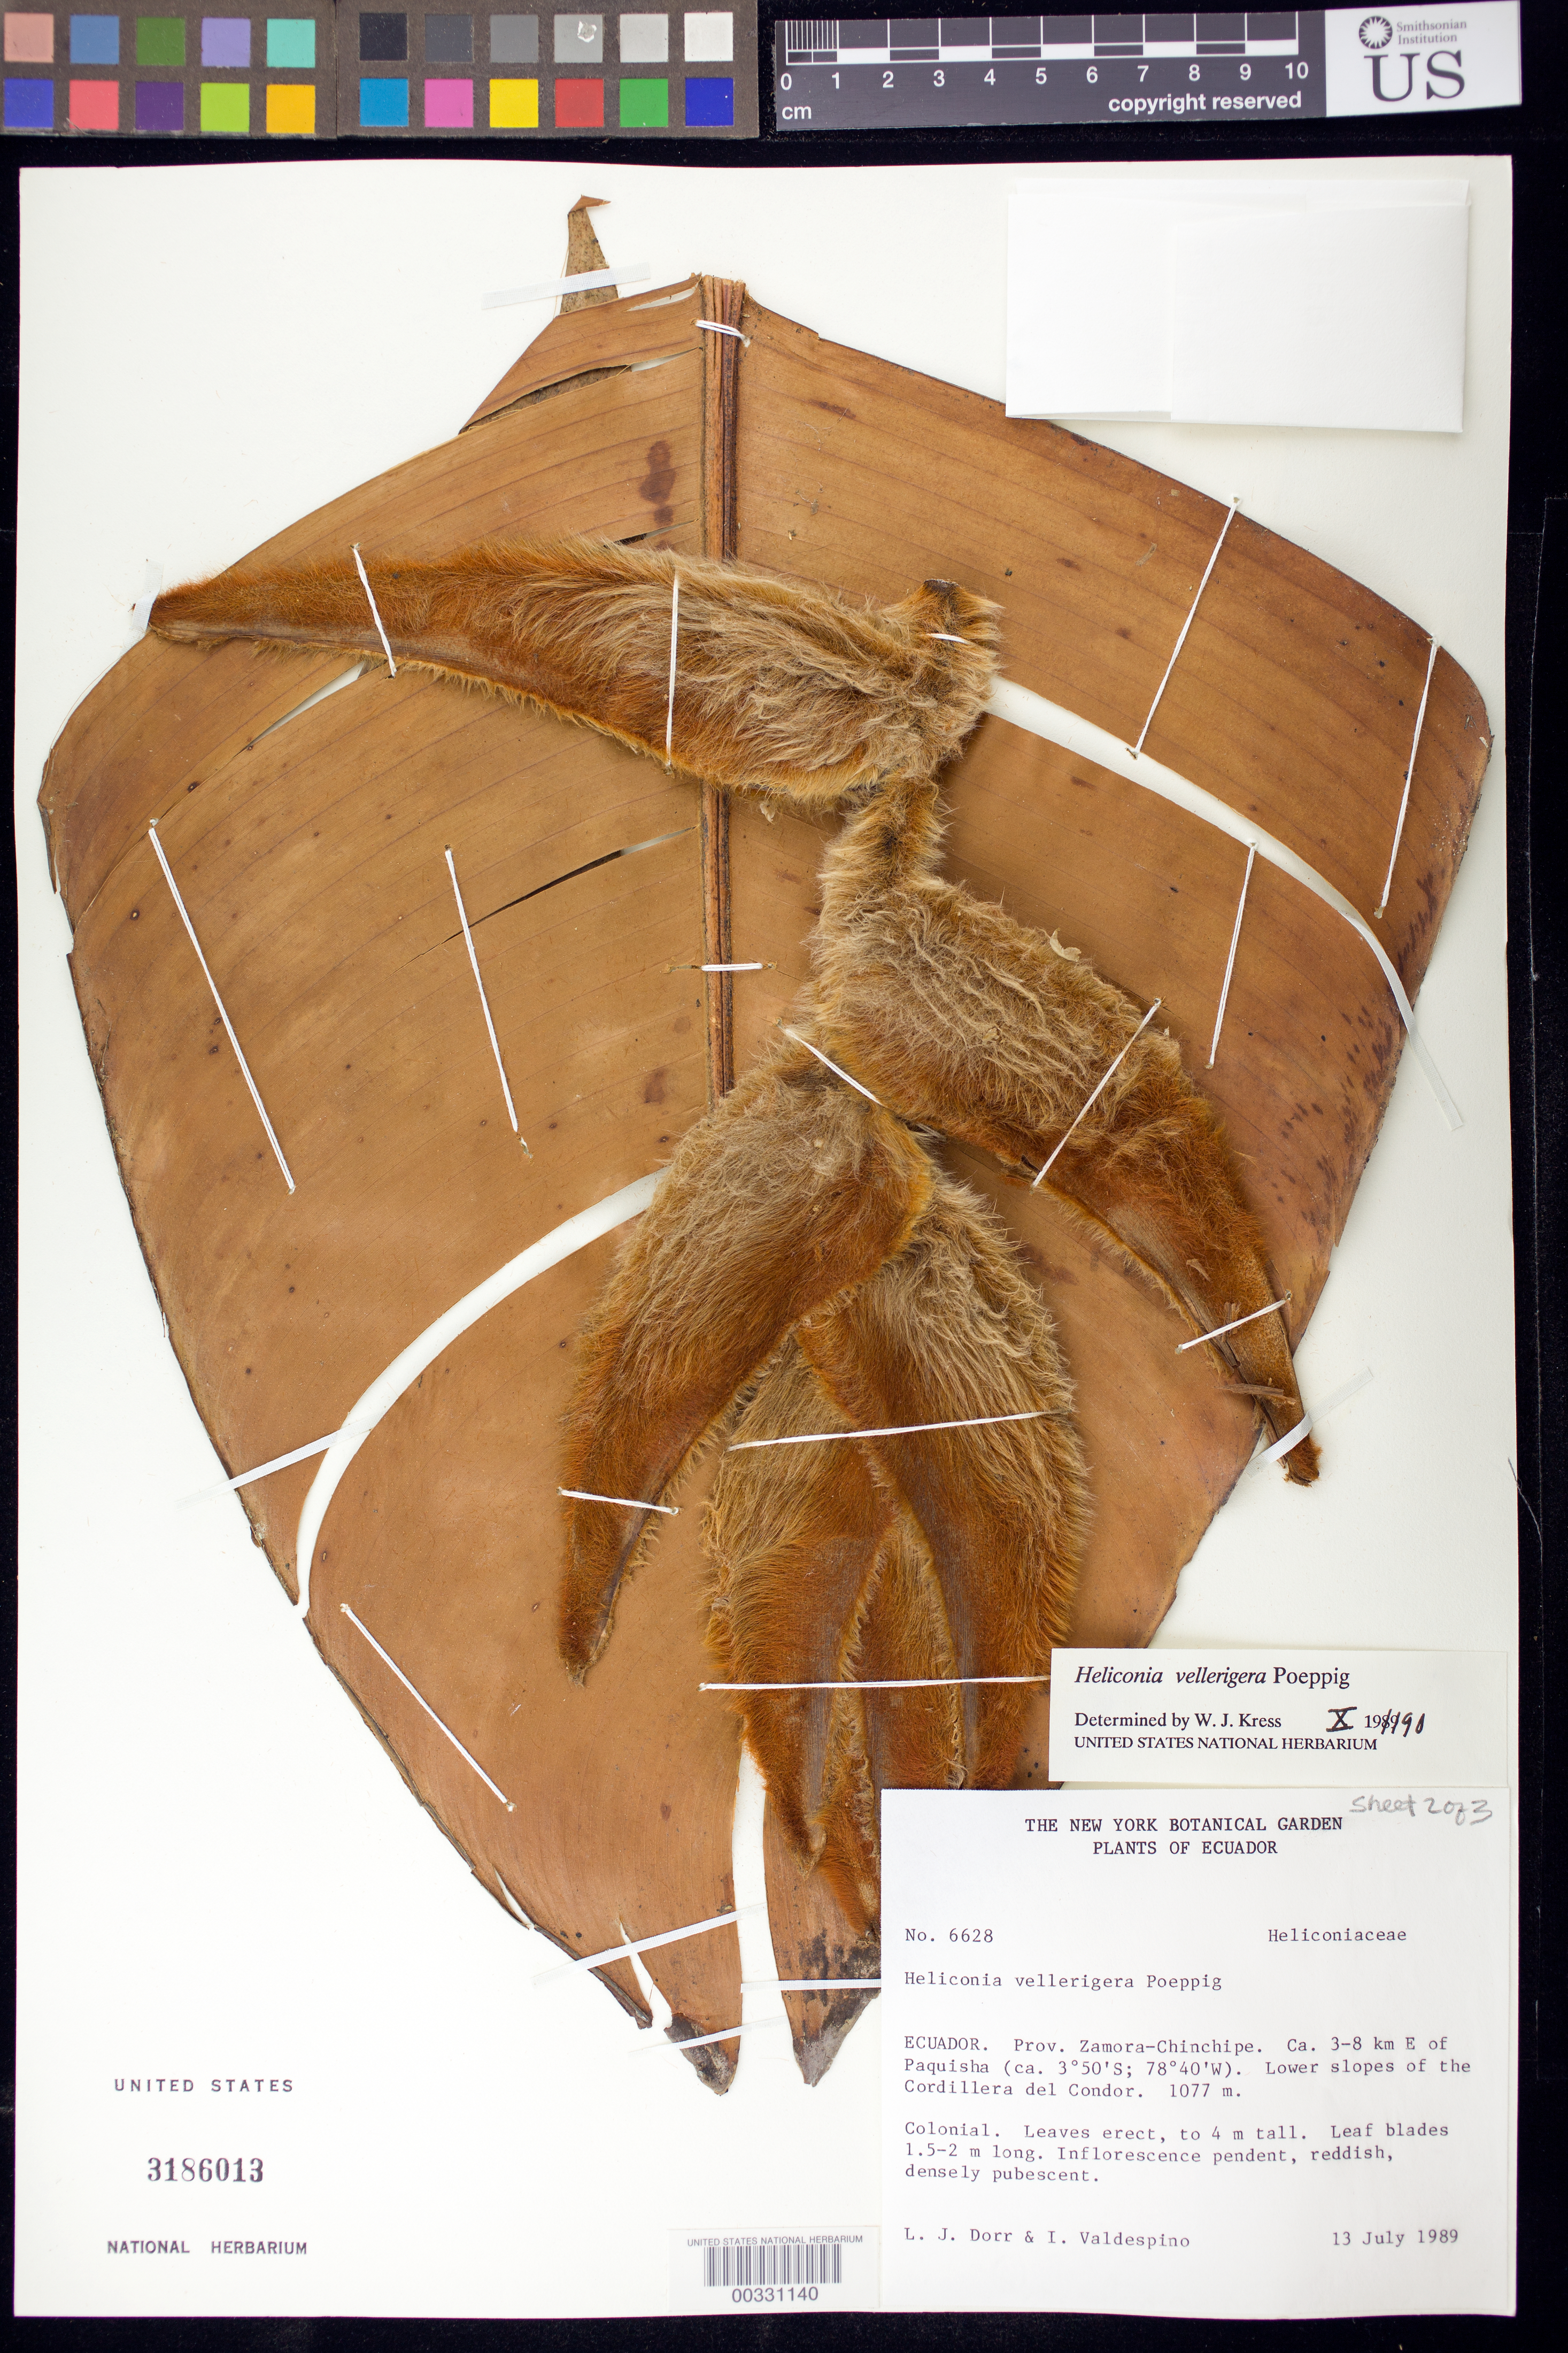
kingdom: Plantae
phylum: Tracheophyta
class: Liliopsida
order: Zingiberales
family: Heliconiaceae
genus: Heliconia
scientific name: Heliconia vellerigera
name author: Poepp.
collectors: L. J. Dorr & I. A. Valdespino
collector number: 6628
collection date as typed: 13 Jul 1989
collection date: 1989-07-13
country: Ecuador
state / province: Zamora-Chinchipe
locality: Ca 3-8 km E of paquisha, lower slopes of Cordillera del condor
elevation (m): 1077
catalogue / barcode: US 3186013